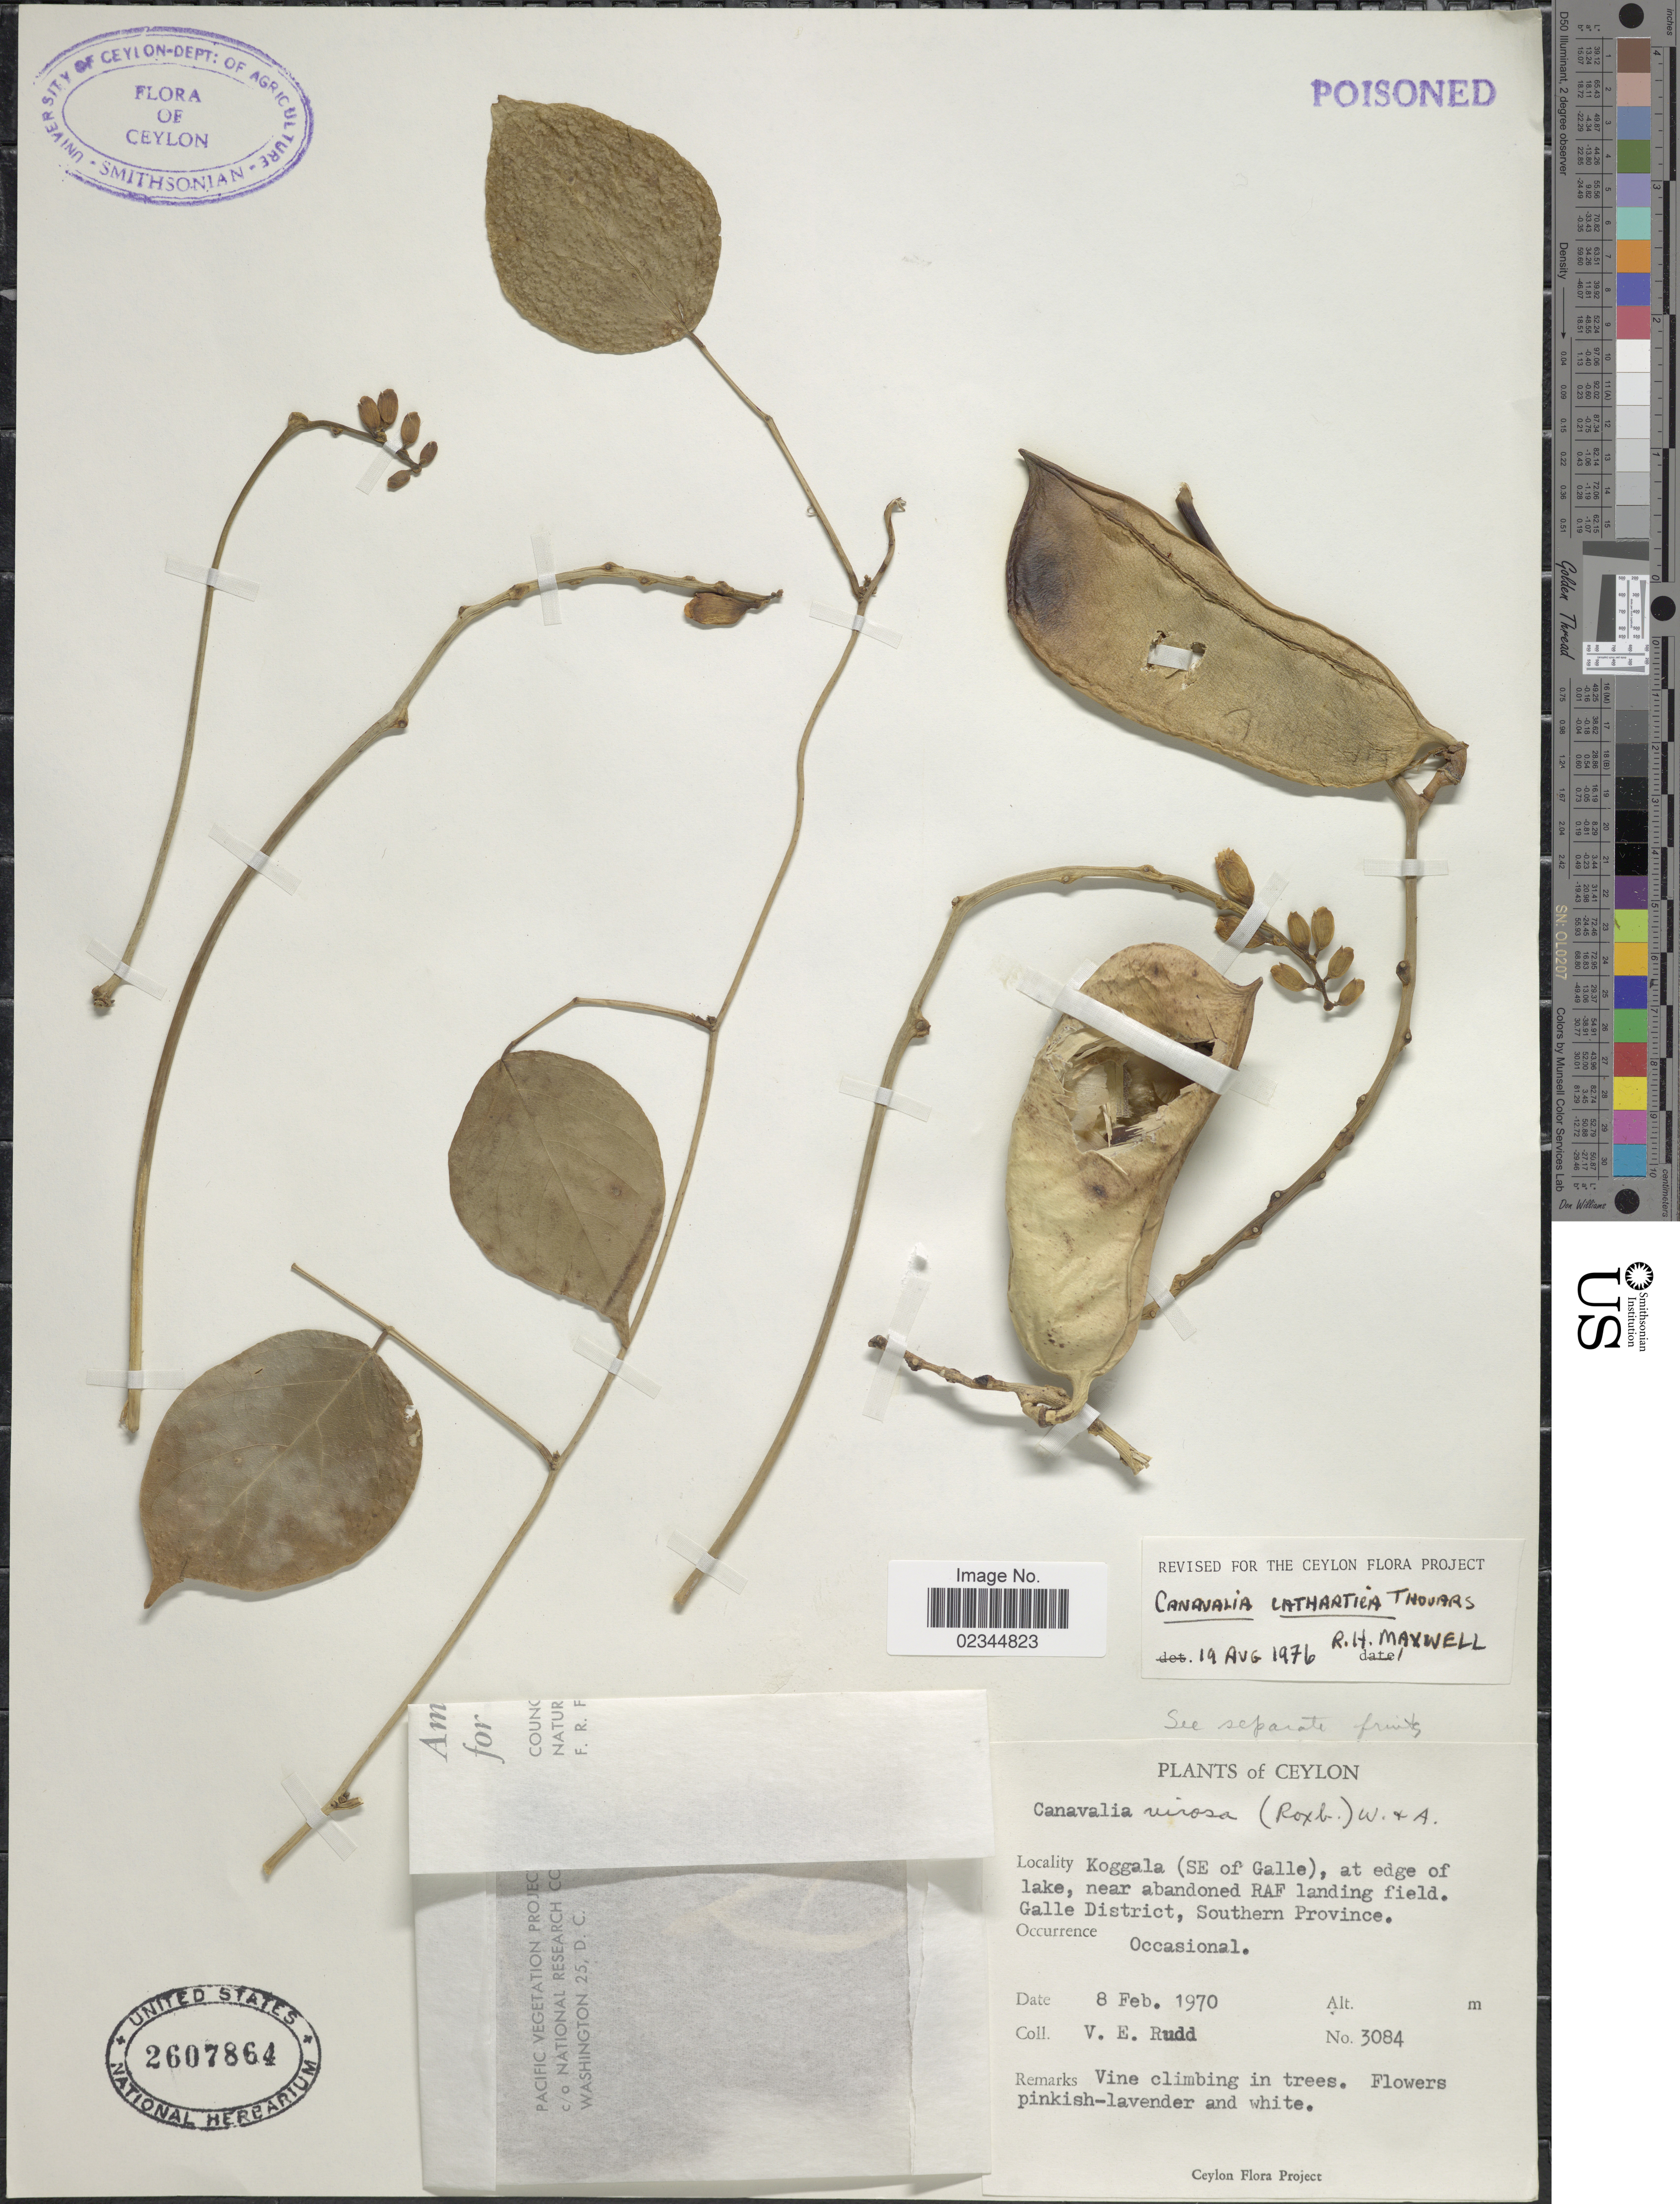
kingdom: Plantae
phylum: Tracheophyta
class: Magnoliopsida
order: Fabales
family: Fabaceae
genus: Canavalia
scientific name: Canavalia cathartica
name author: Thouars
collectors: V. E. Rudd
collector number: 3084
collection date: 1970-02-08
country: Sri Lanka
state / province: Southern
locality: Ceylon. Koggala (SE of Galle), at edge of lake, near abandoned RAF landing field. Galle District, Southern Province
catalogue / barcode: US 2607864